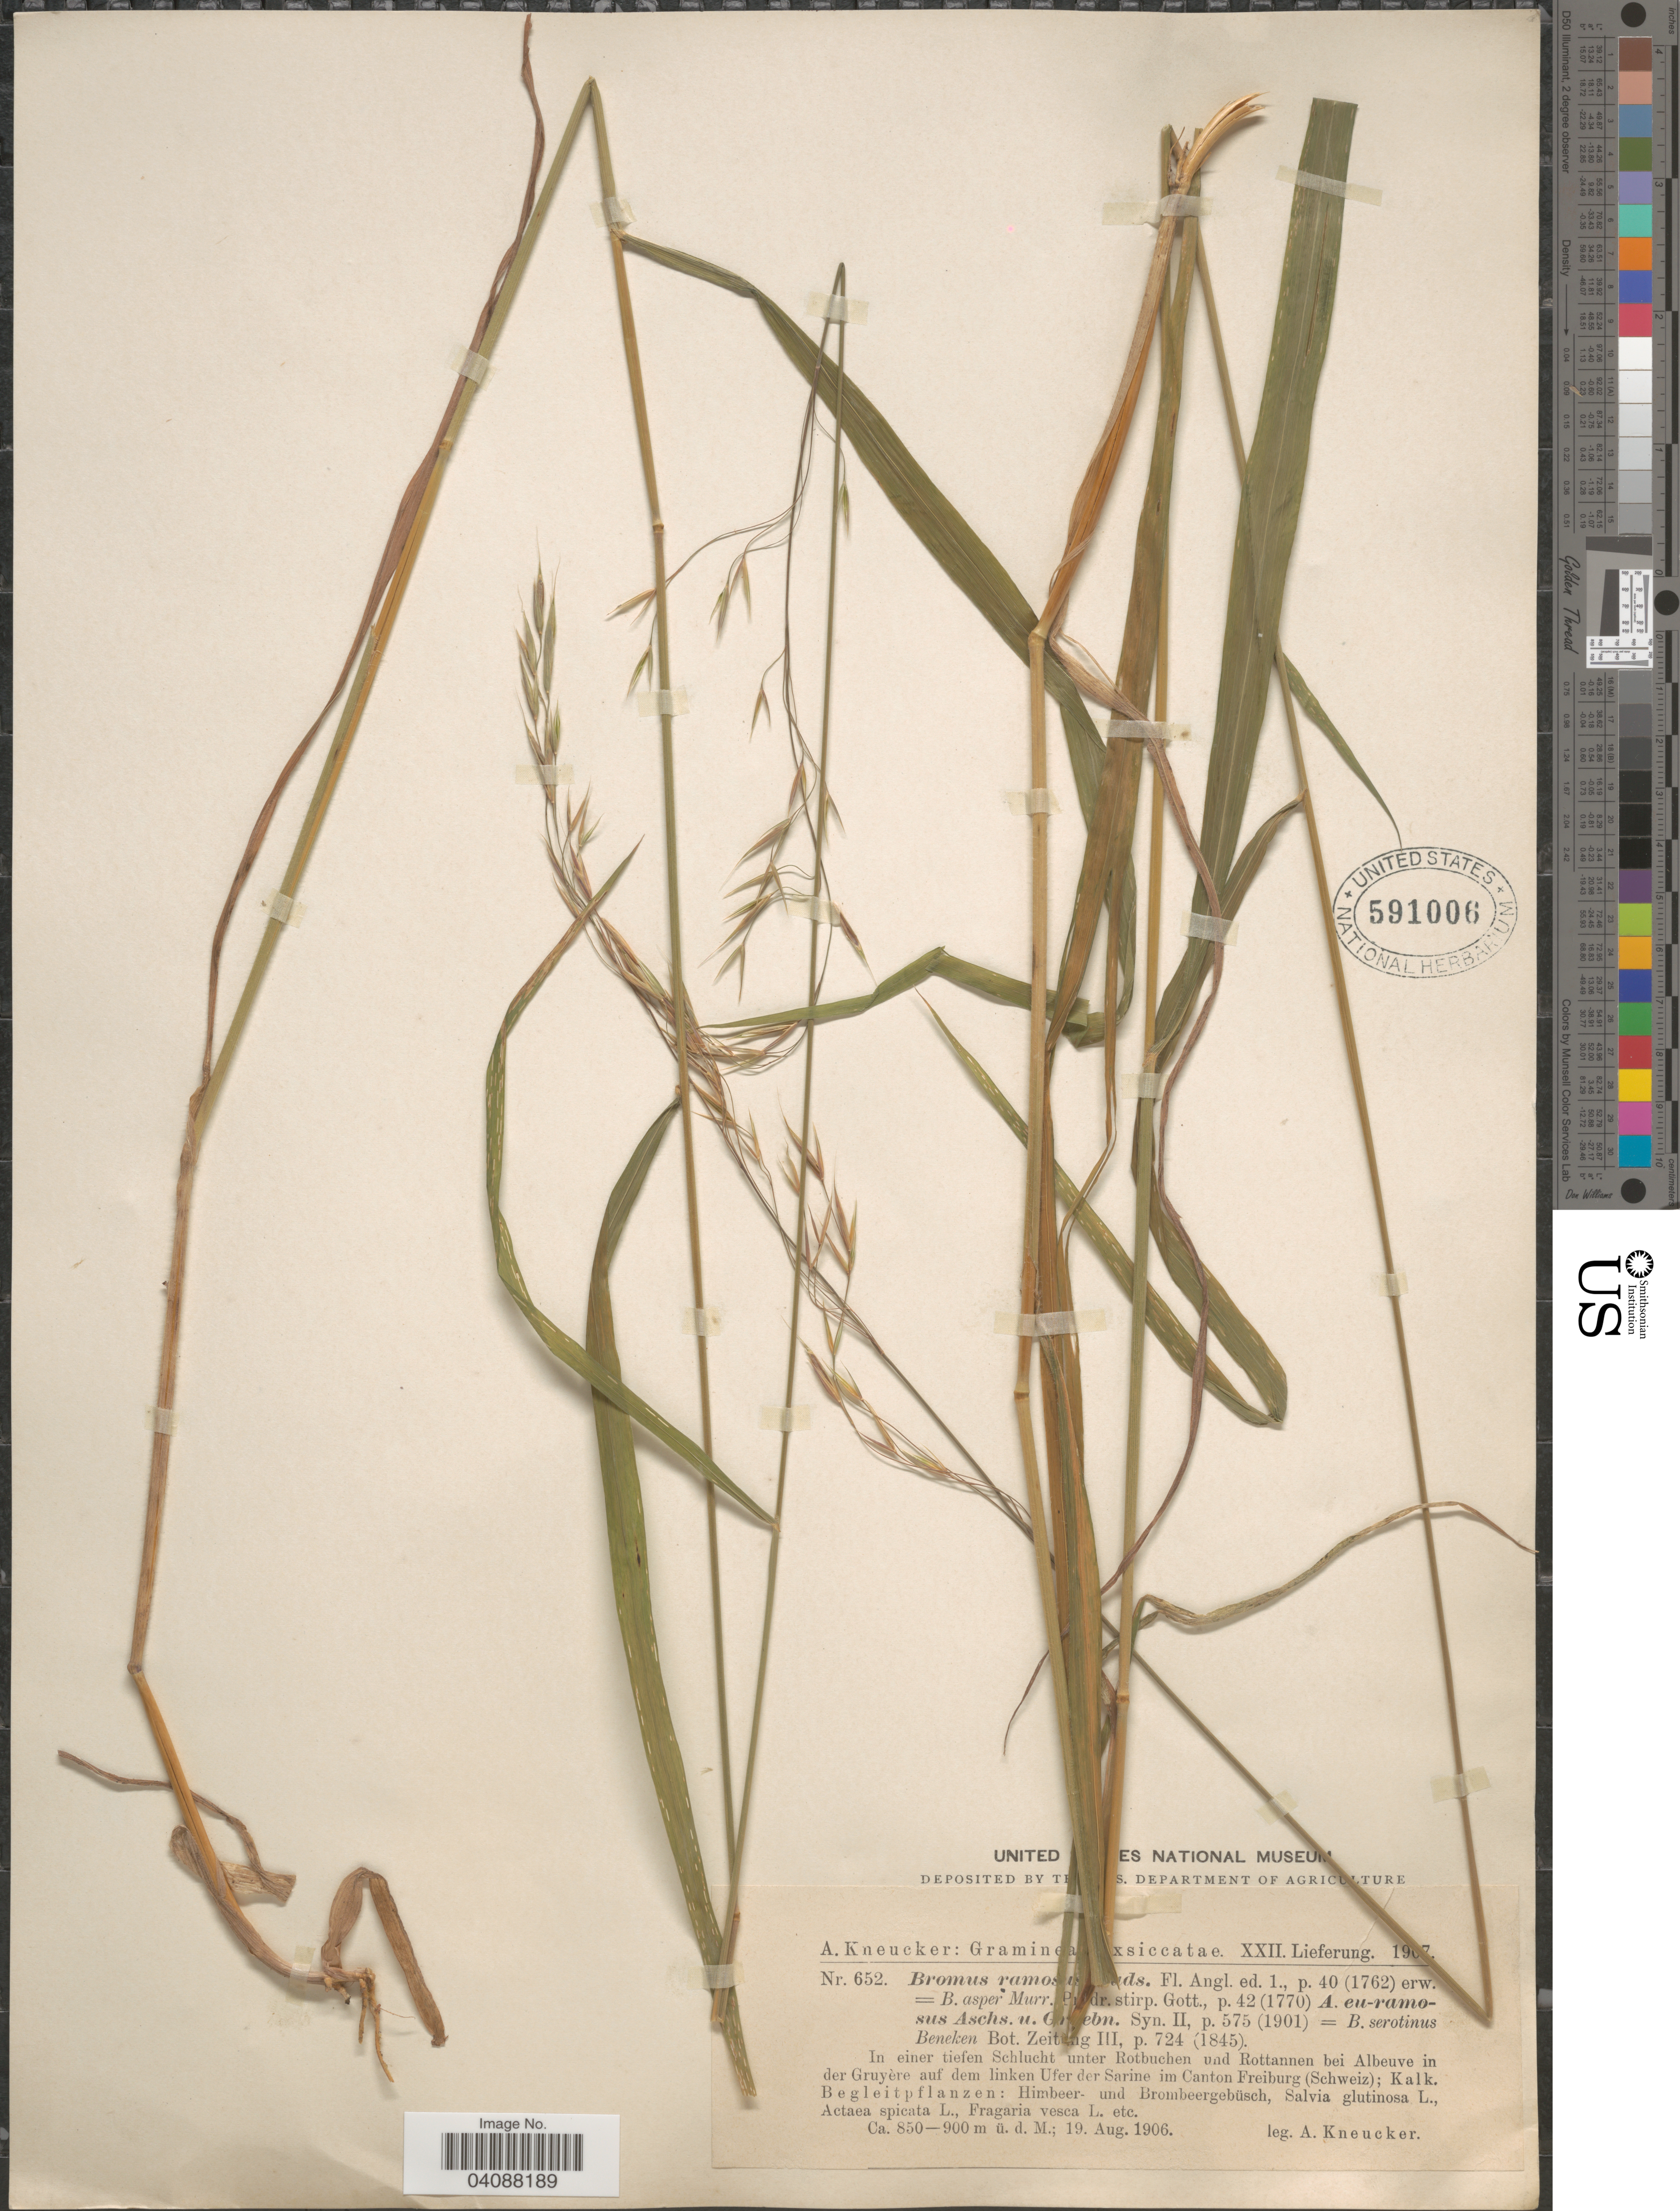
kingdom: Plantae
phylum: Tracheophyta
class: Liliopsida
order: Poales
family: Poaceae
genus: Bromus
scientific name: Bromus ramosus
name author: Huds.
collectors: A. Kneucker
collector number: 652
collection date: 1906-08-19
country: Switzerland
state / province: Fribourg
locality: In einer tiefen Schlucht unter Rotbuchen und Rottannen bei Albeuve in der Gruyère auf dem linken Ufer der Sarine im Canton Freiburg (Schweiz); Kalk.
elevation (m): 850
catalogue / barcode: US 591006